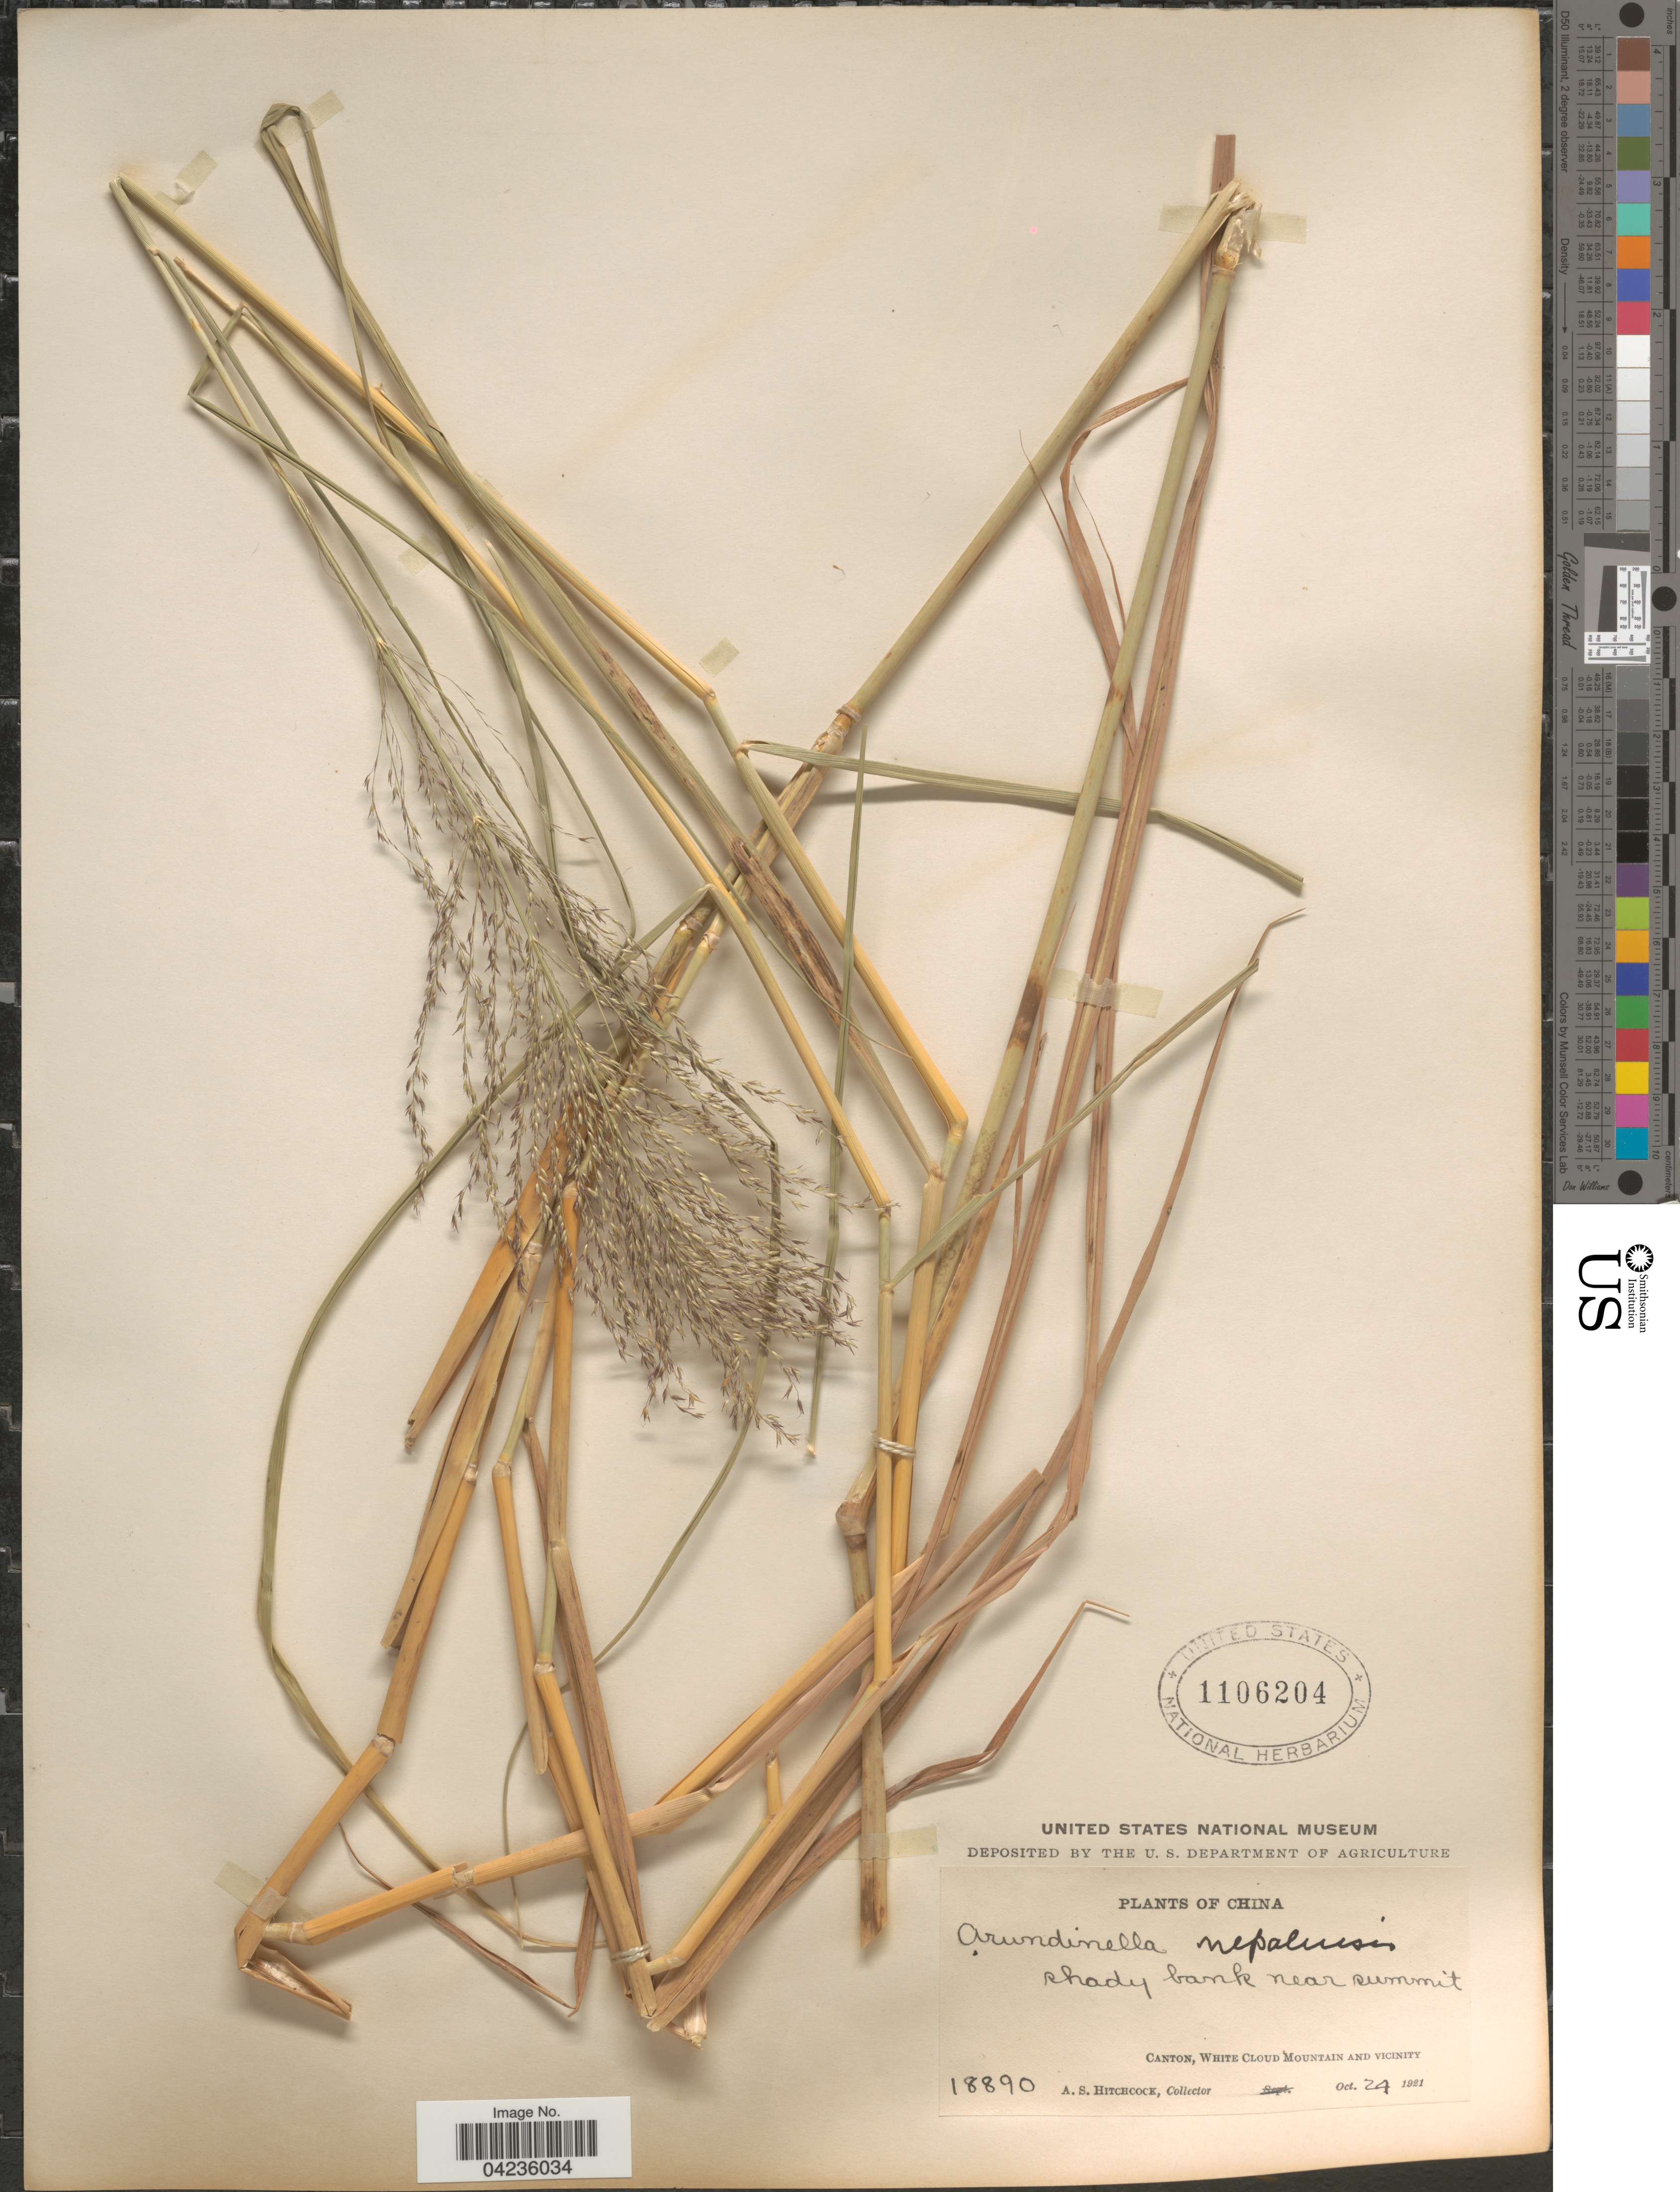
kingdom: Plantae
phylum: Tracheophyta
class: Liliopsida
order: Poales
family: Poaceae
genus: Arundinella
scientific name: Arundinella nepalensis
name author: Trin.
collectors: A. S. Hitchcock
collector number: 18890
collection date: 1921-10-24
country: China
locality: Near summit. Canton, White Cloud Mountain and vicinity.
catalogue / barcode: US 1106204